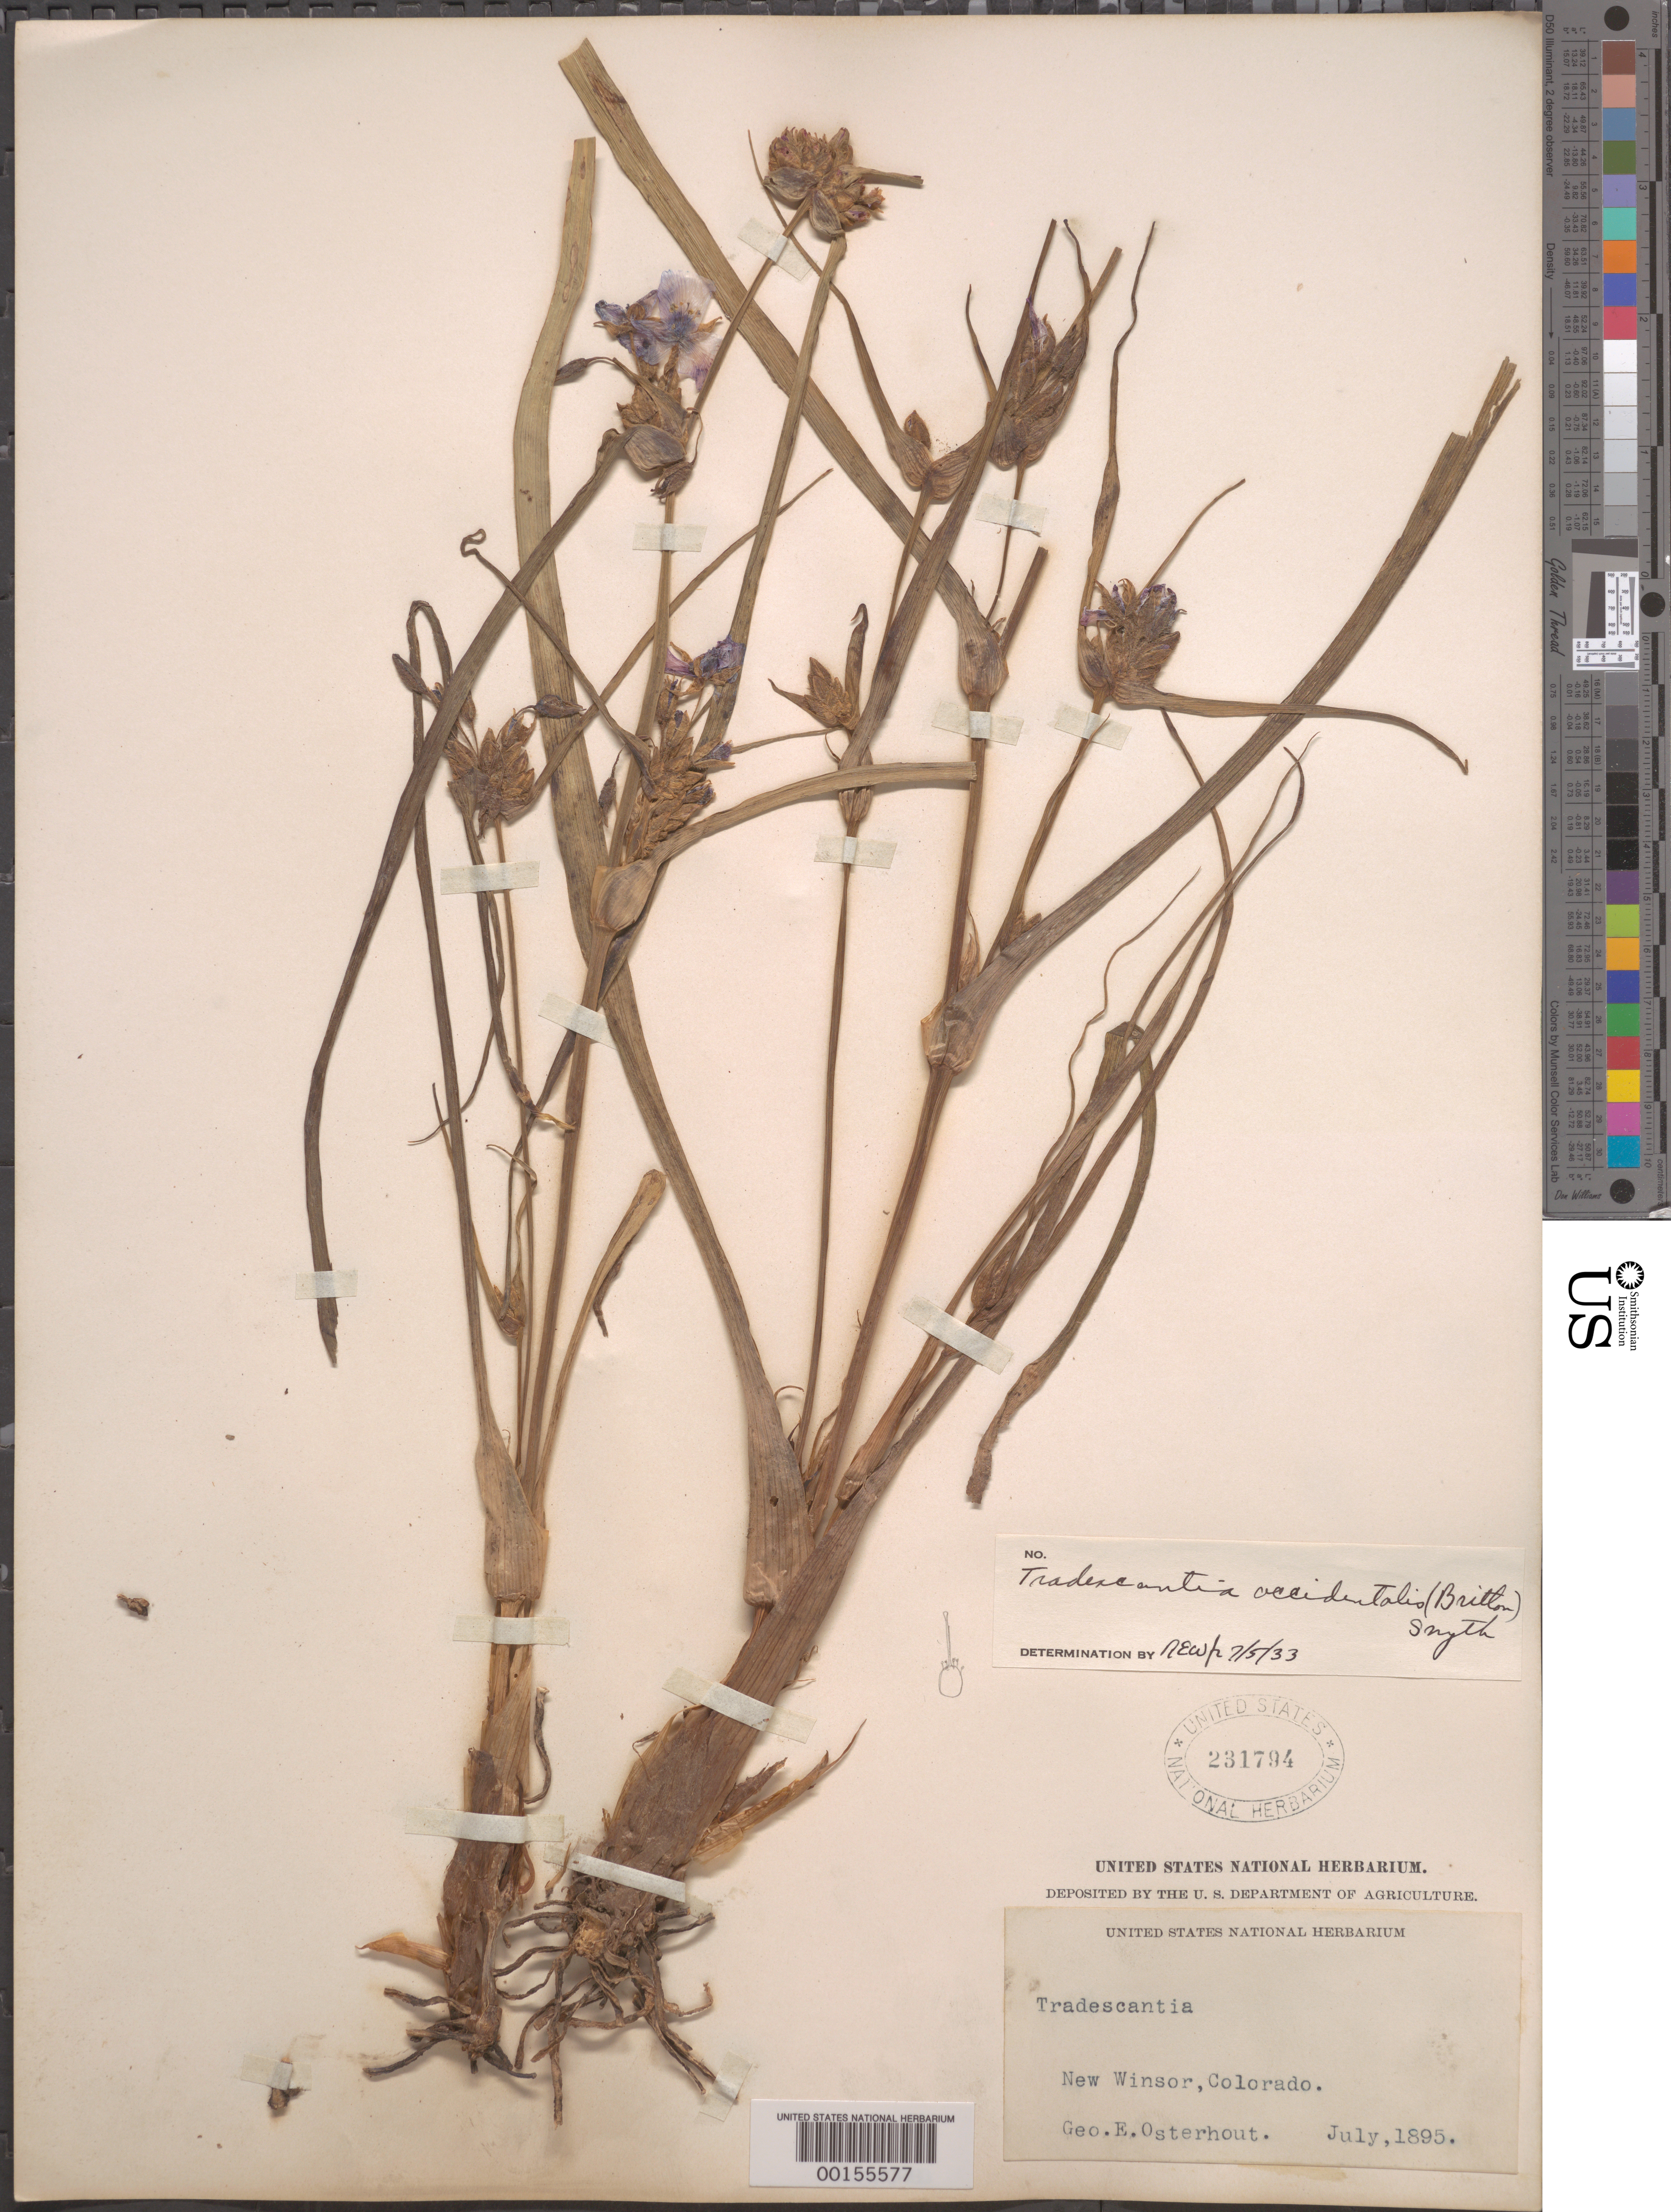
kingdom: Plantae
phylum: Tracheophyta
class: Liliopsida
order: Commelinales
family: Commelinaceae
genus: Tradescantia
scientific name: Tradescantia occidentalis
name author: (Britton) Smyth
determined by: Woodson, R. E., Jr.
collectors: G. E. Osterhout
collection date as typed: Jul 1895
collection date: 1895-07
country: United States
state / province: Colorado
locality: New windsor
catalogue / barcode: US 231794